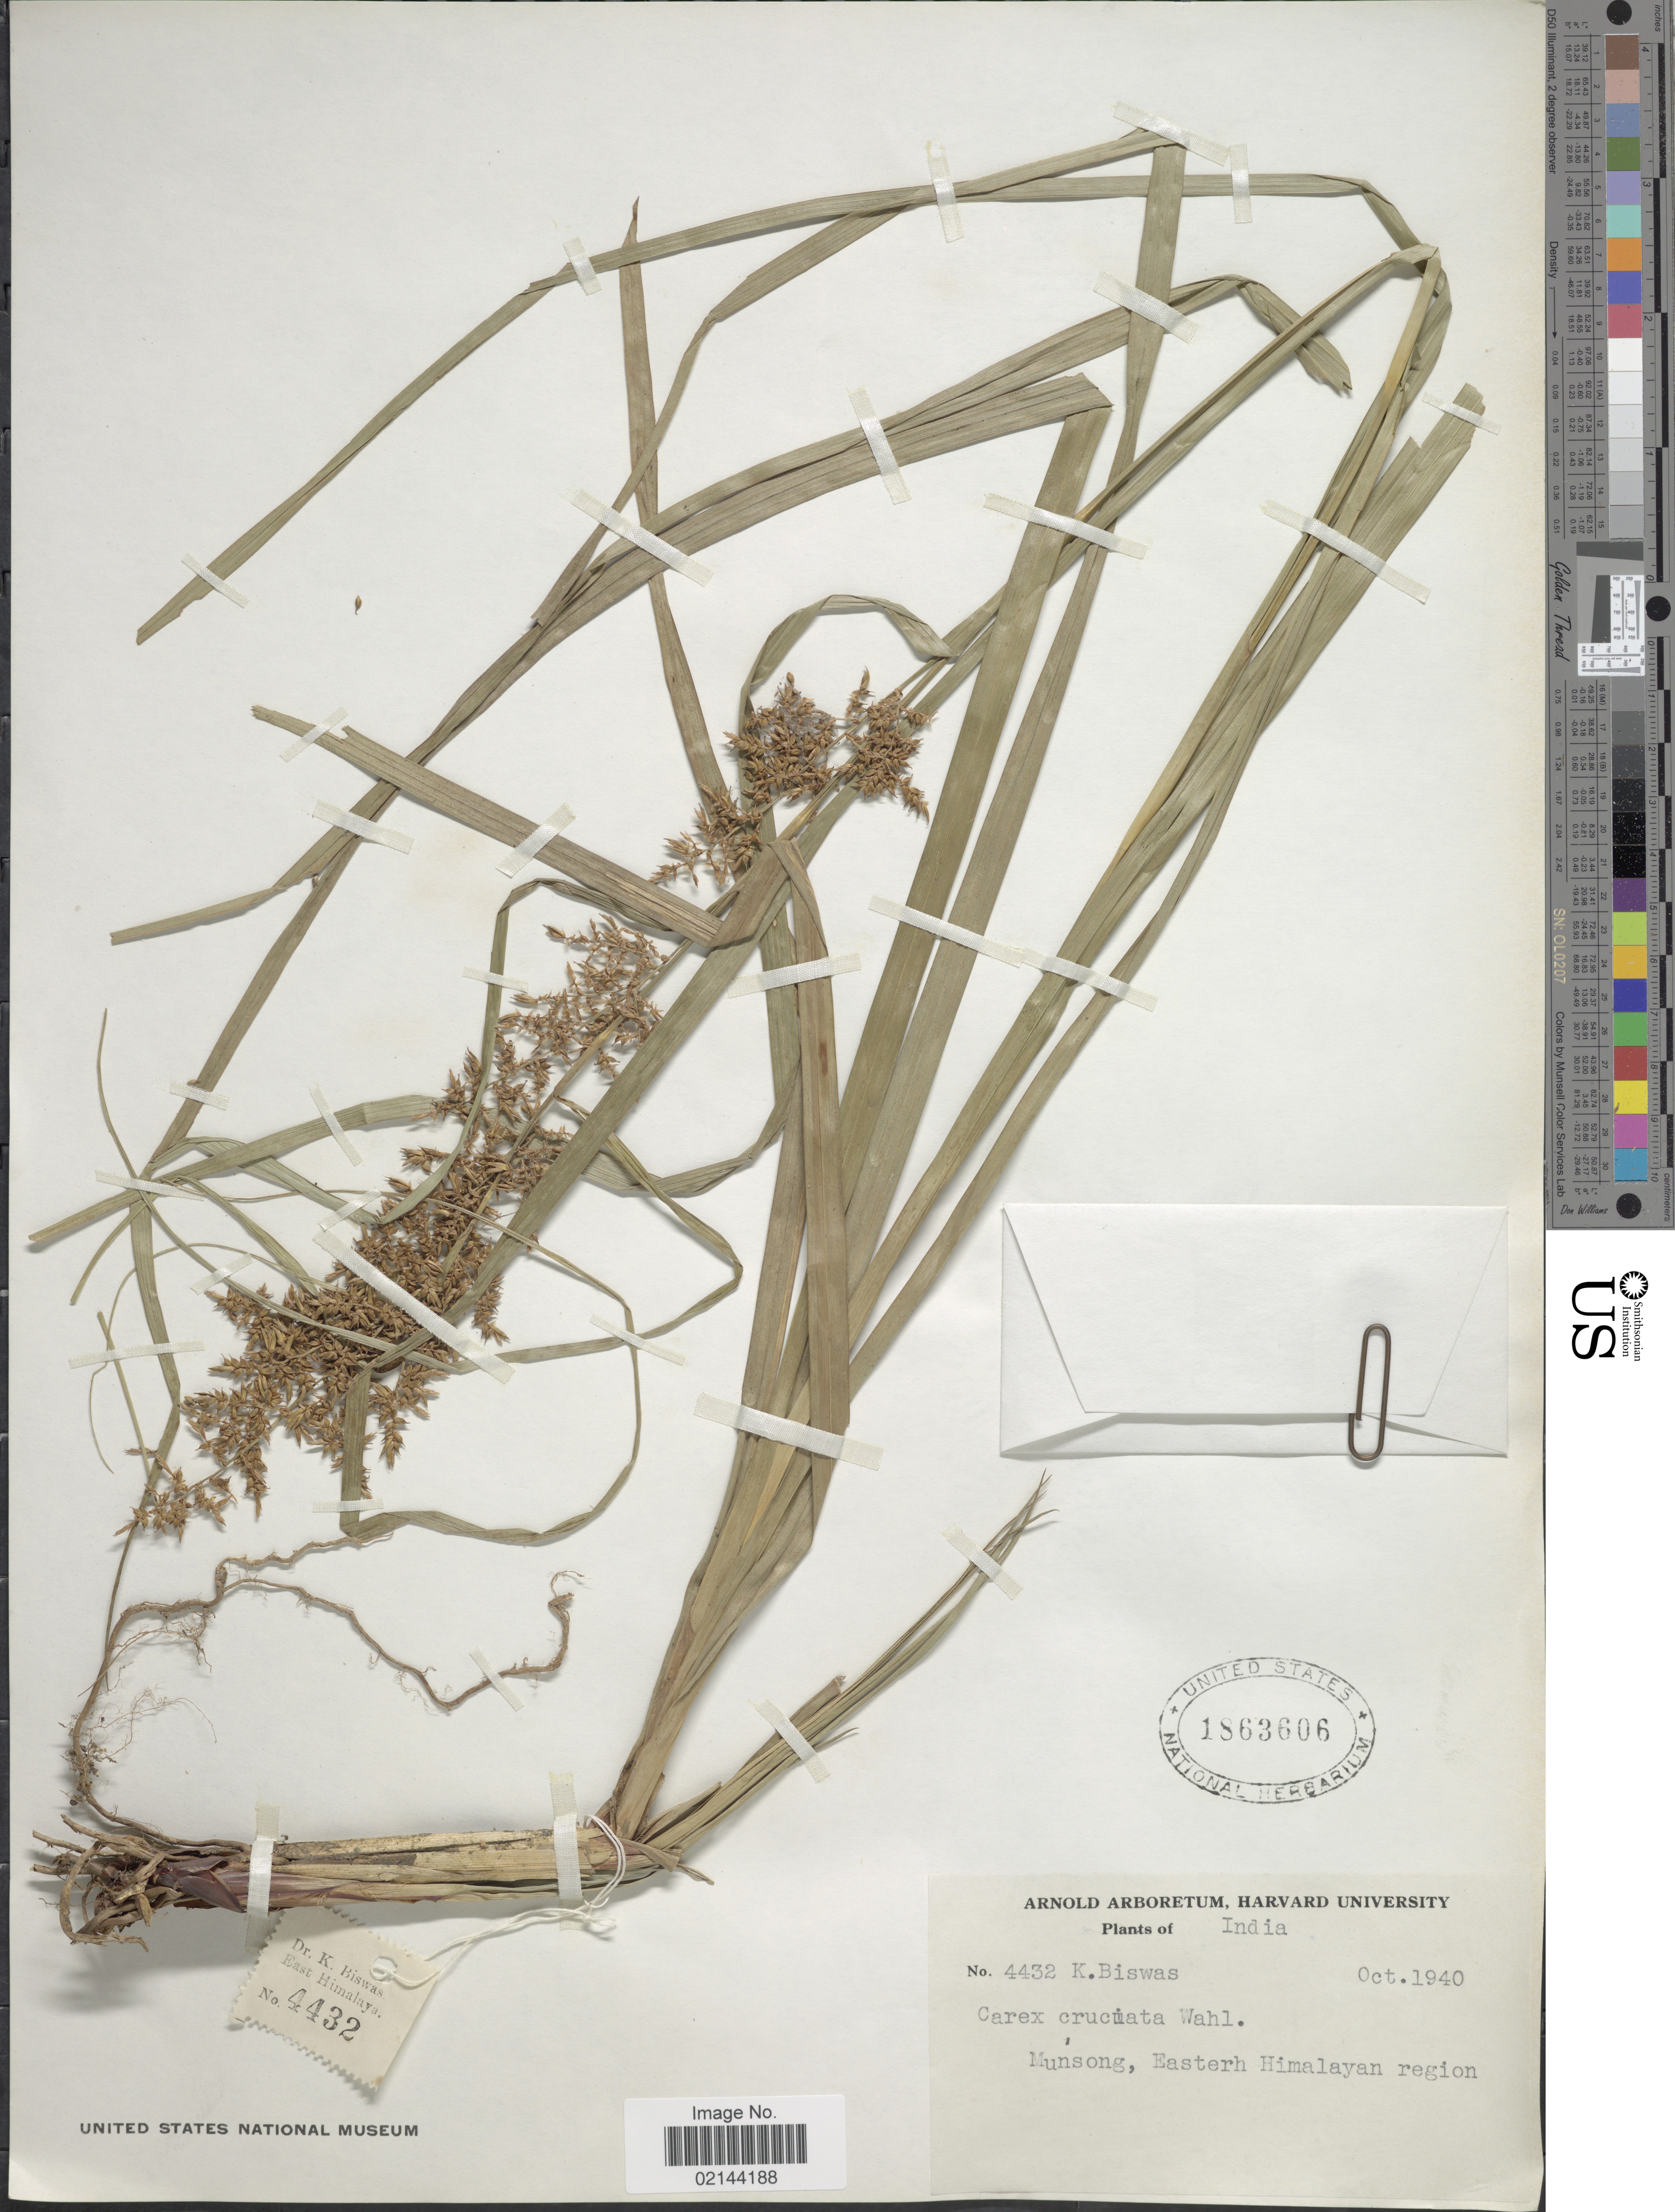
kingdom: Plantae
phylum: Tracheophyta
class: Liliopsida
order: Poales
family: Cyperaceae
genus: Carex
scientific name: Carex cruciata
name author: Wahlenb.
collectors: K. Biswas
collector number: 4432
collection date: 1940-10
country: India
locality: Munsong, Easterh Himalayan region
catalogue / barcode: US 1863606